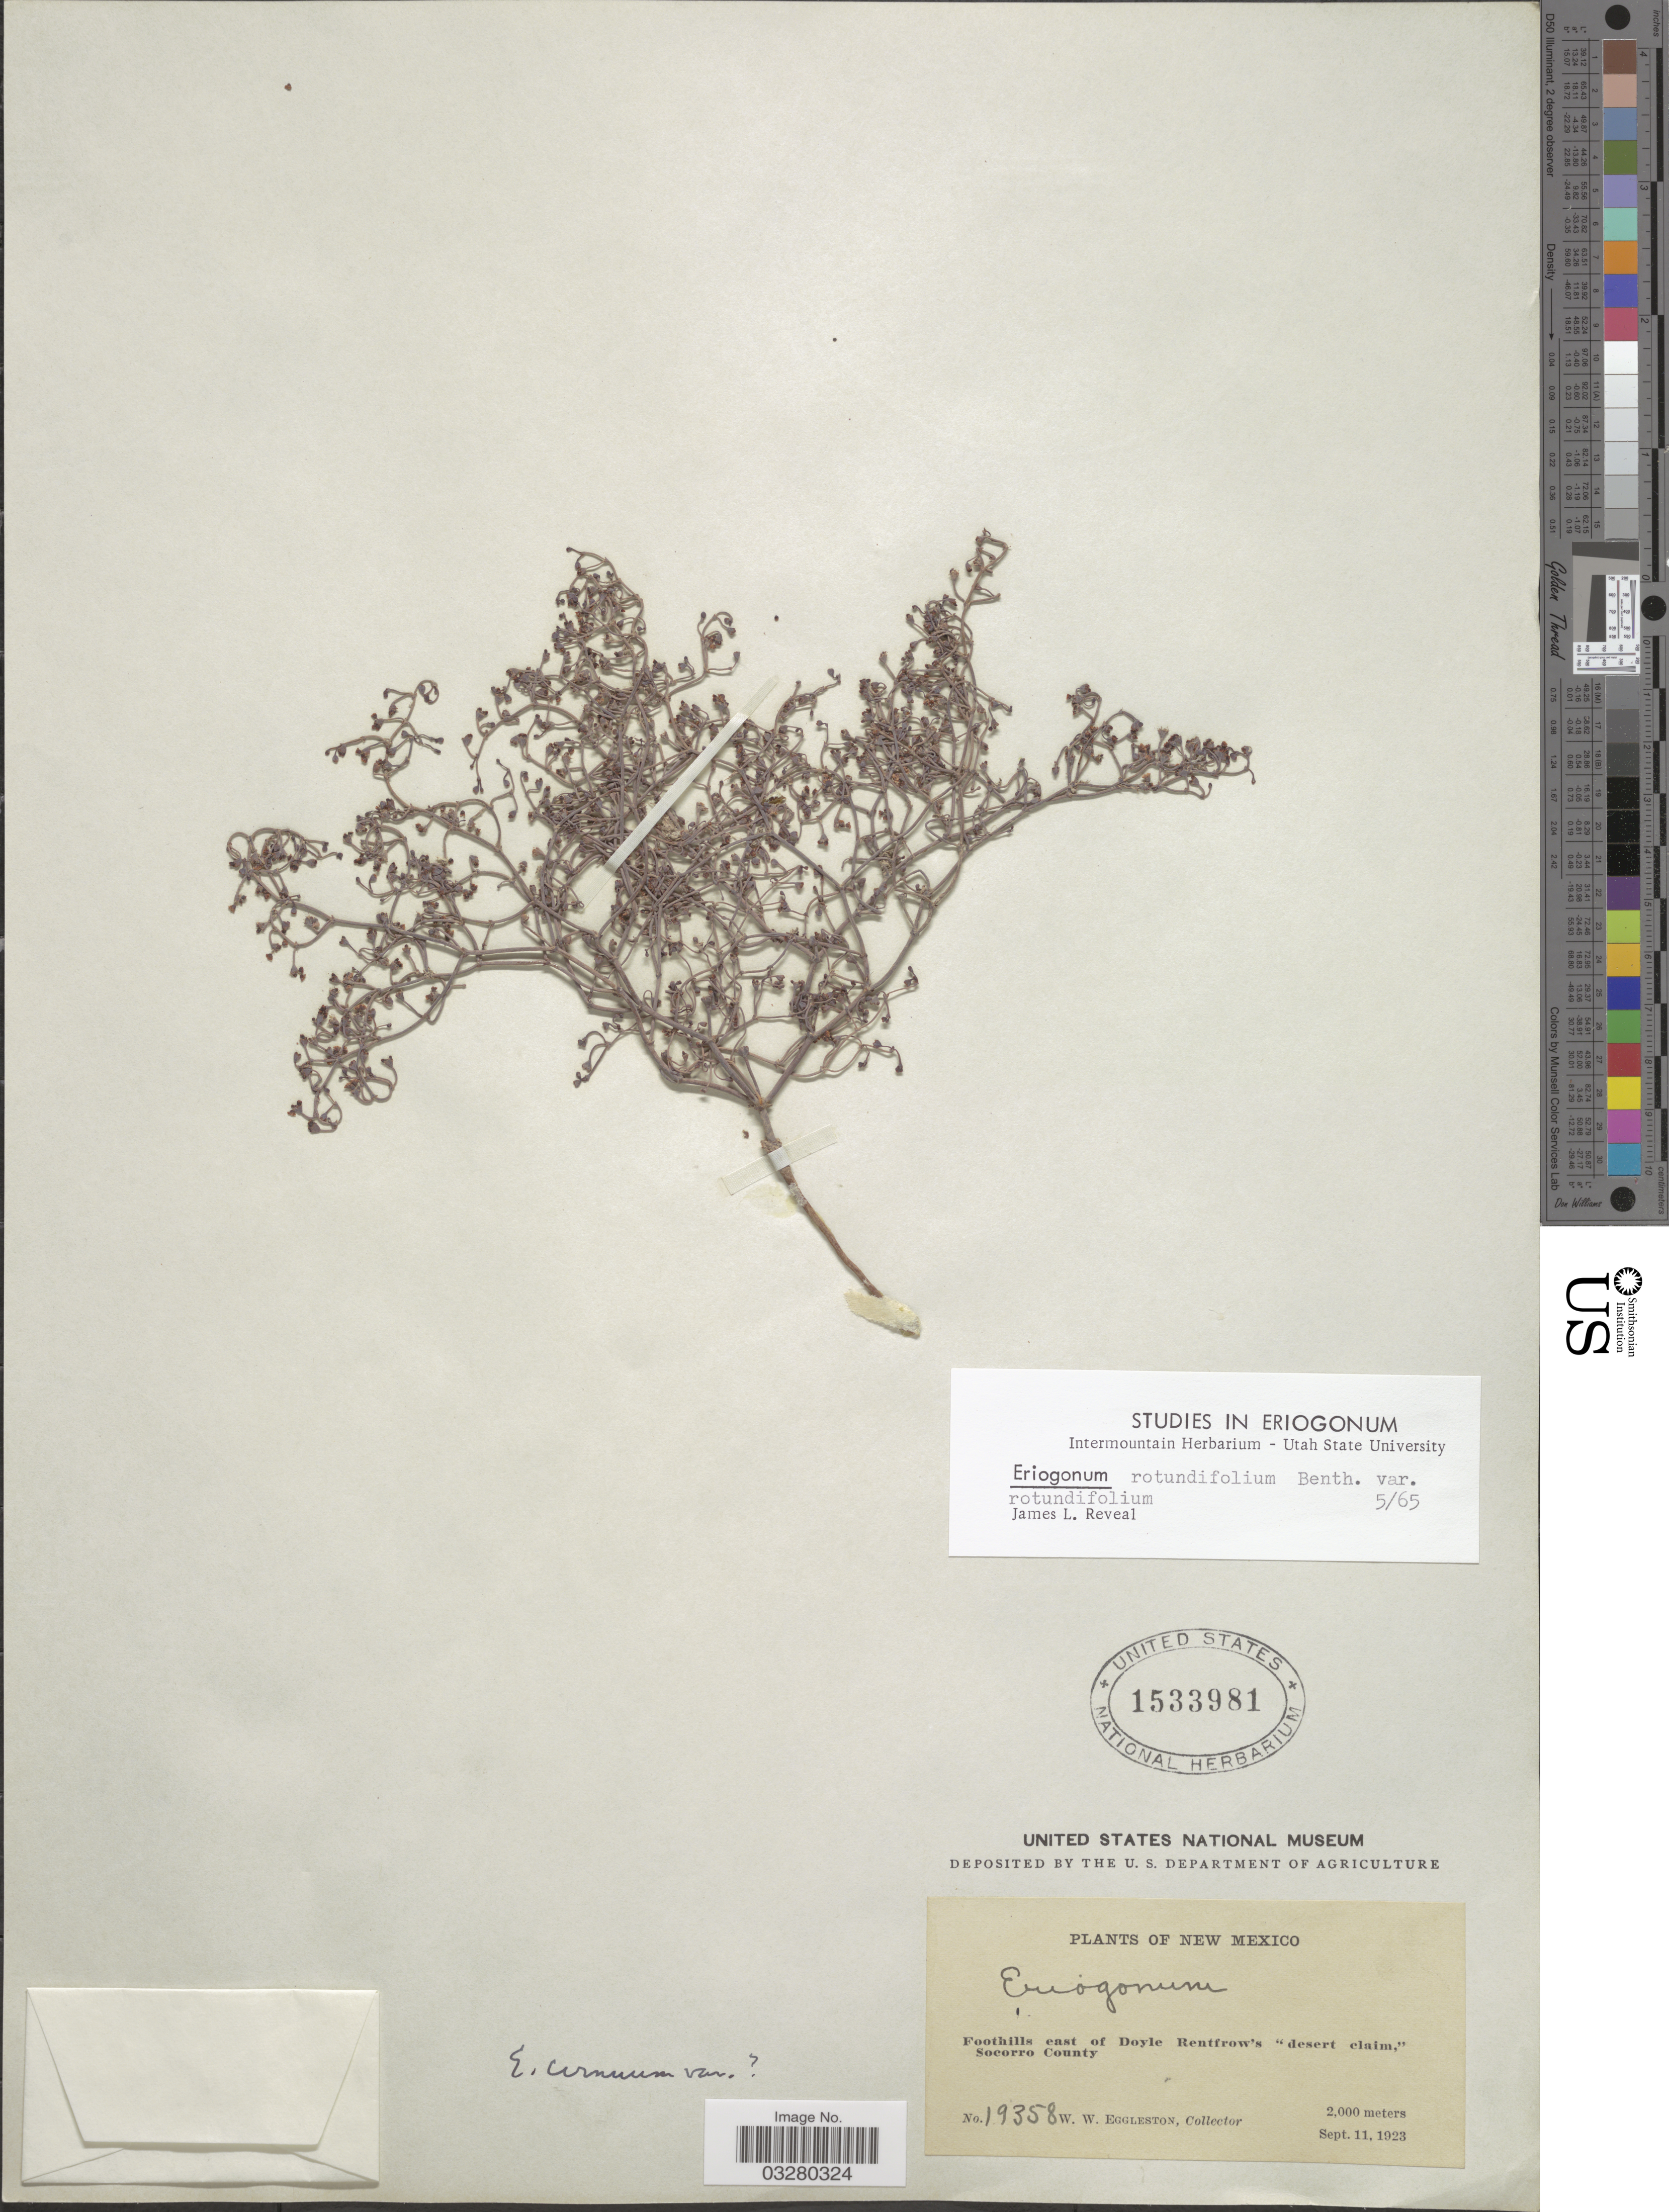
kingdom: Plantae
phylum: Tracheophyta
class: Magnoliopsida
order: Caryophyllales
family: Polygonaceae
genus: Eriogonum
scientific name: Eriogonum rotundifolium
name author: Benth. in DC.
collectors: W. W. Eggleston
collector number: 19358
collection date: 1923-09-11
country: United States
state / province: New Mexico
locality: Foothills east of Doyle Rentfrow's "desert claim," Socorro County.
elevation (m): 2000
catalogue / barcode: US 1533981